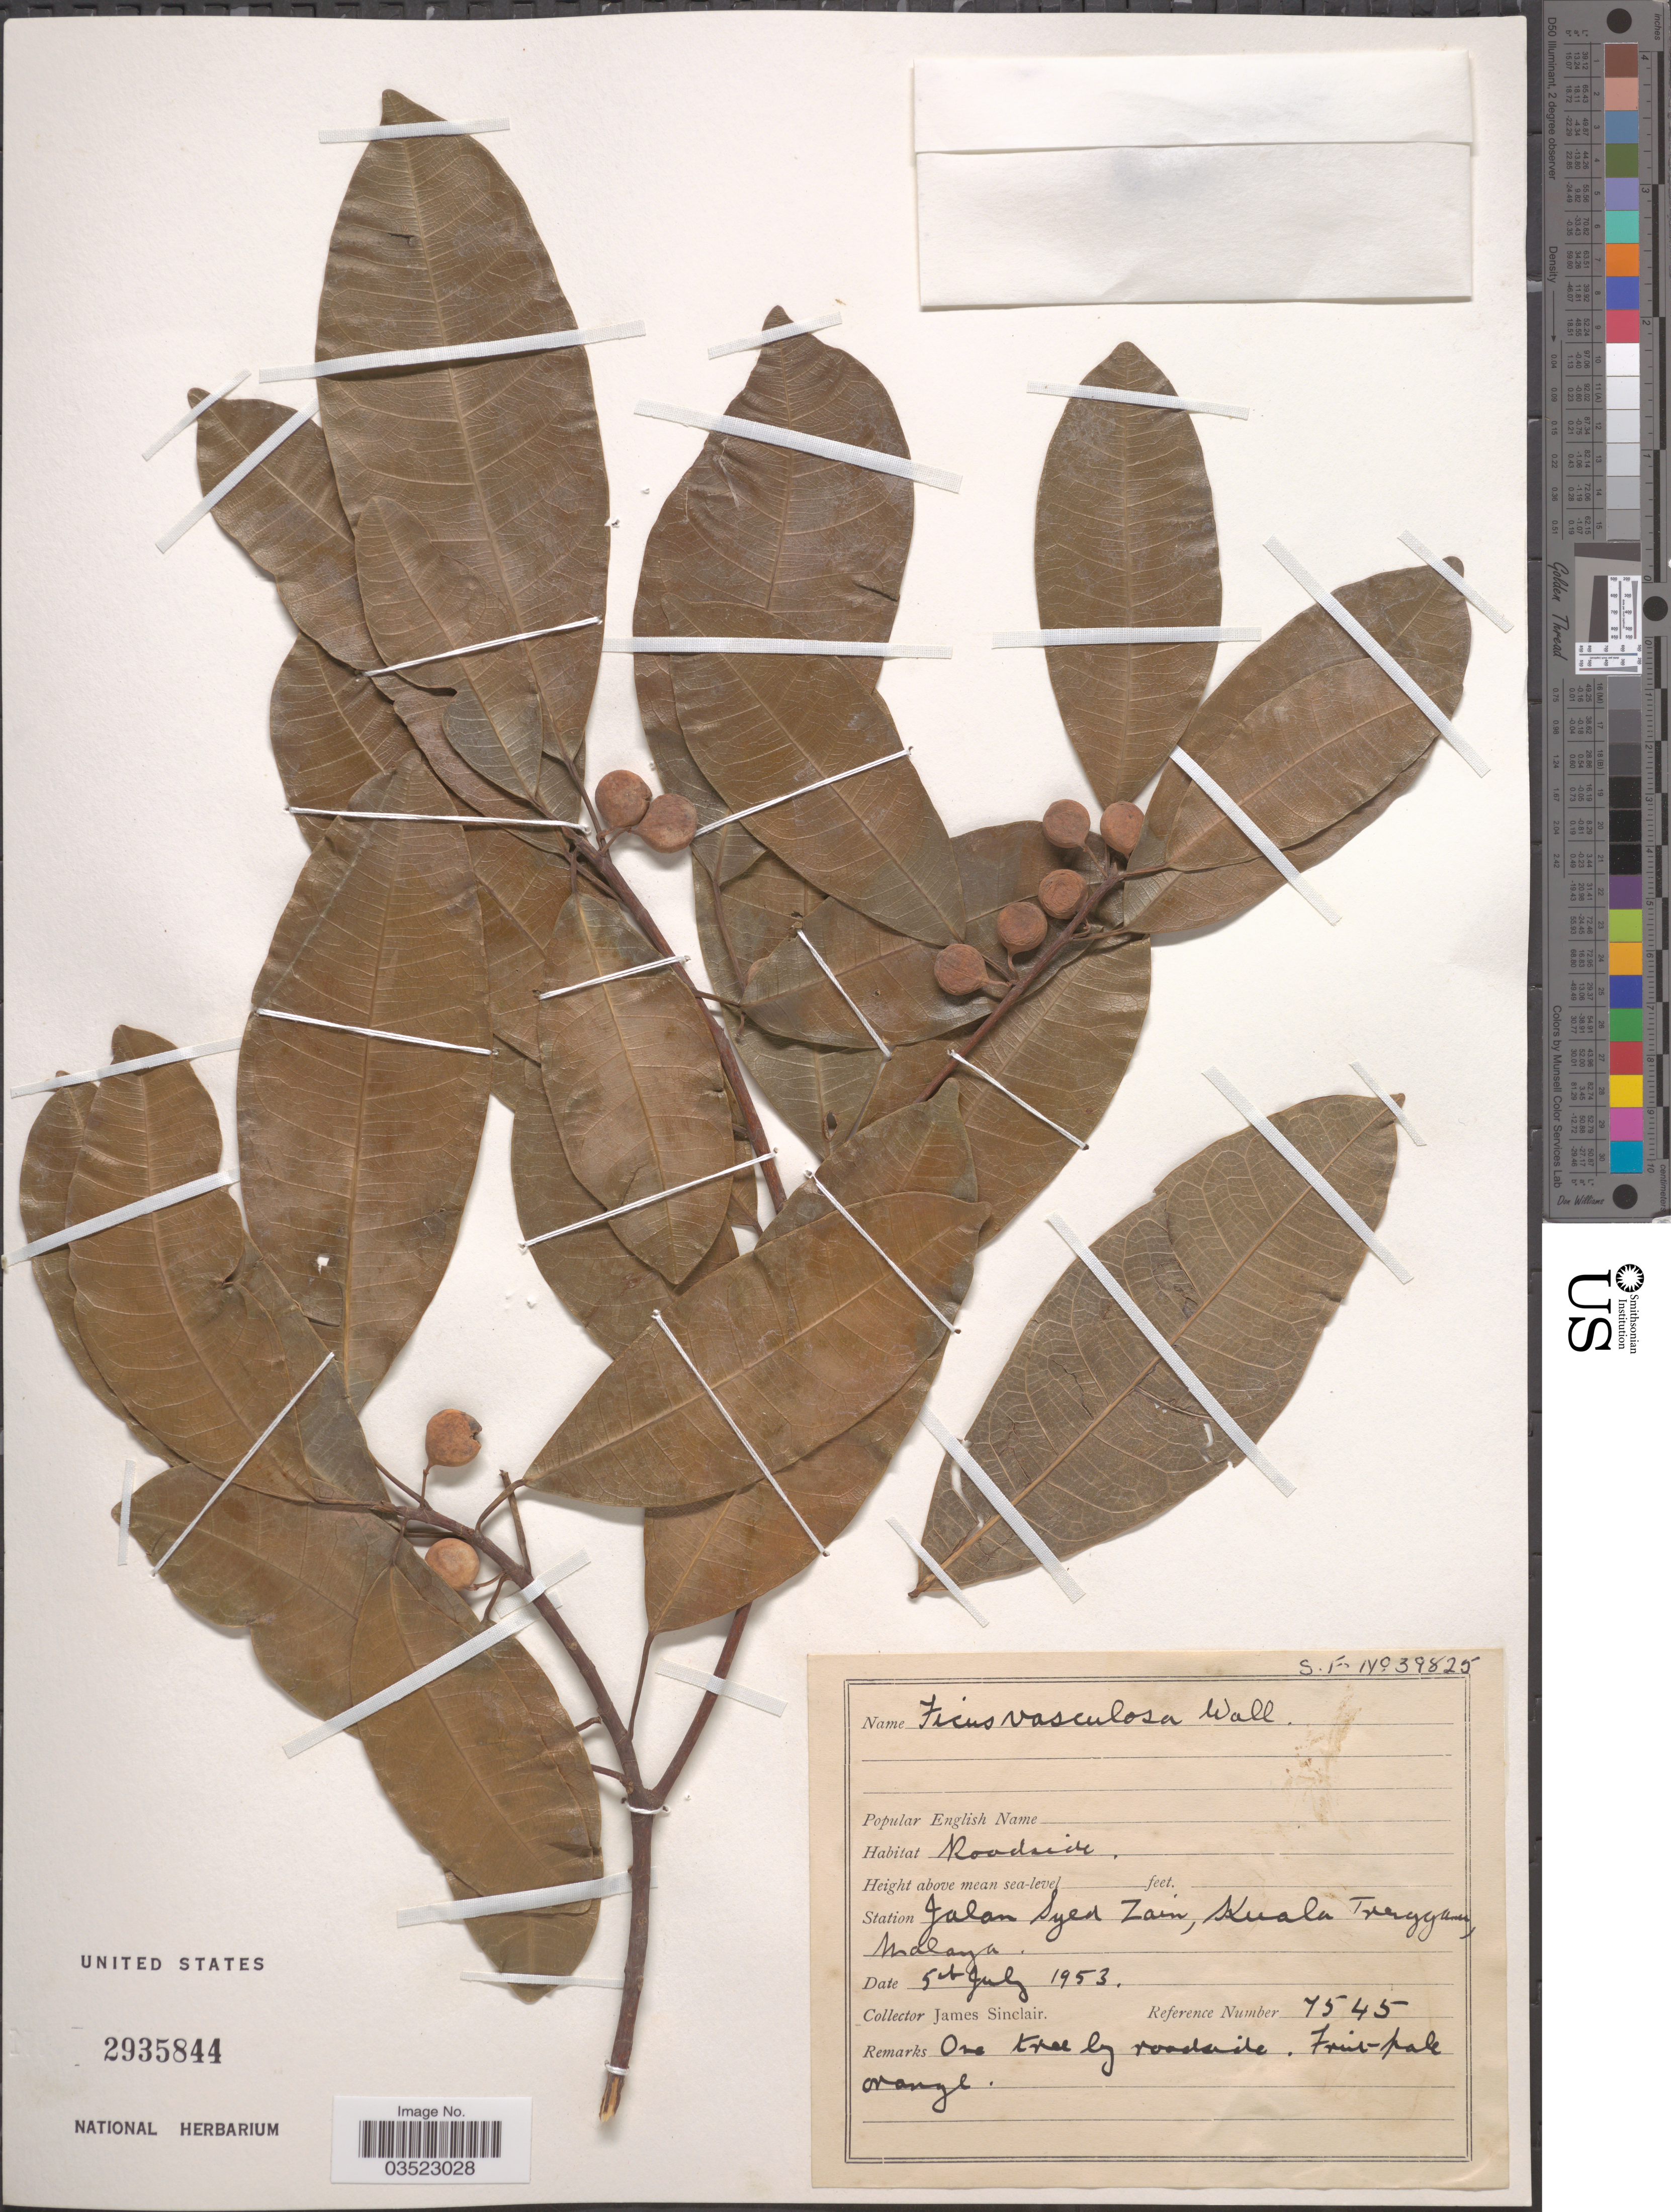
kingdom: Plantae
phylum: Tracheophyta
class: Magnoliopsida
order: Rosales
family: Moraceae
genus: Ficus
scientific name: Ficus vasculosa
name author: Wall. ex Miq.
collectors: J. Sinclair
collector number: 7545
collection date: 1953-07-05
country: Malaysia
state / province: Terengganu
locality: Station Jalan Syed Zain, Kuala Trengganu, Malaya.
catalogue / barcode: US 2935844